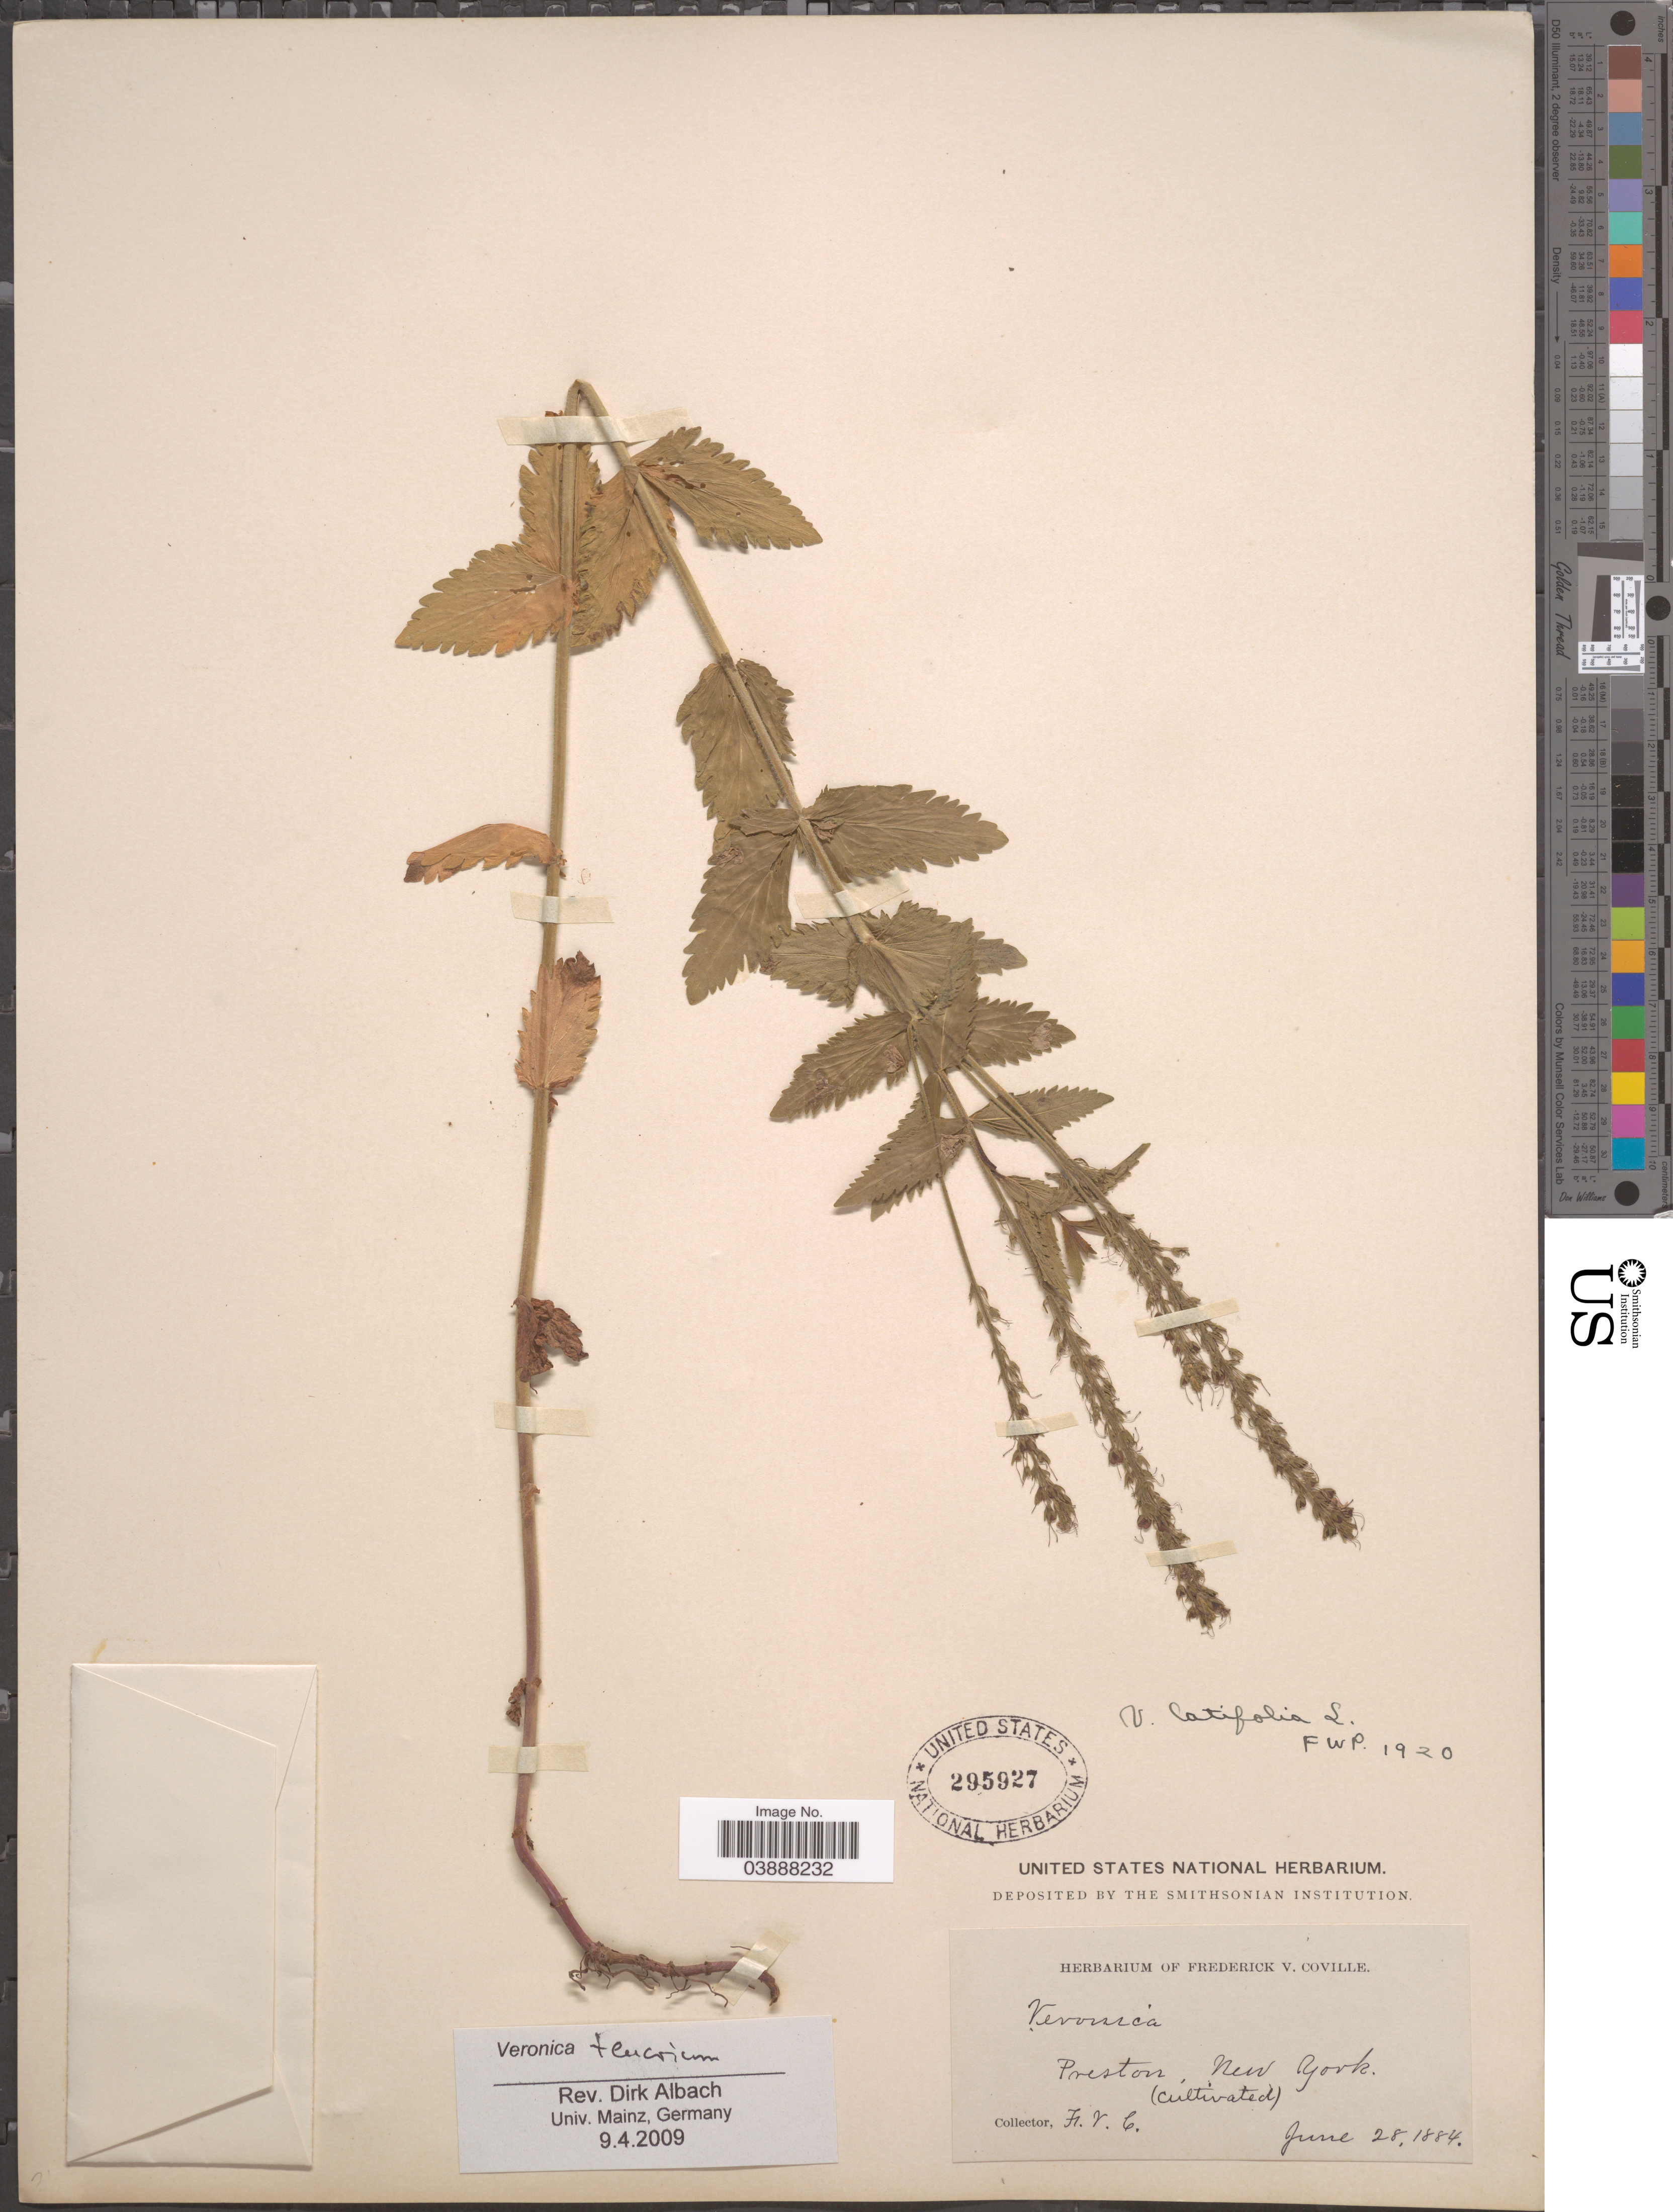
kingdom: Plantae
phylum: Tracheophyta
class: Magnoliopsida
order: Lamiales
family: Plantaginaceae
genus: Veronica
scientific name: Veronica teucrium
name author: L.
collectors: F. V. Coville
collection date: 1884-06-28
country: United States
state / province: New York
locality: Preston.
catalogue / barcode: US 295927